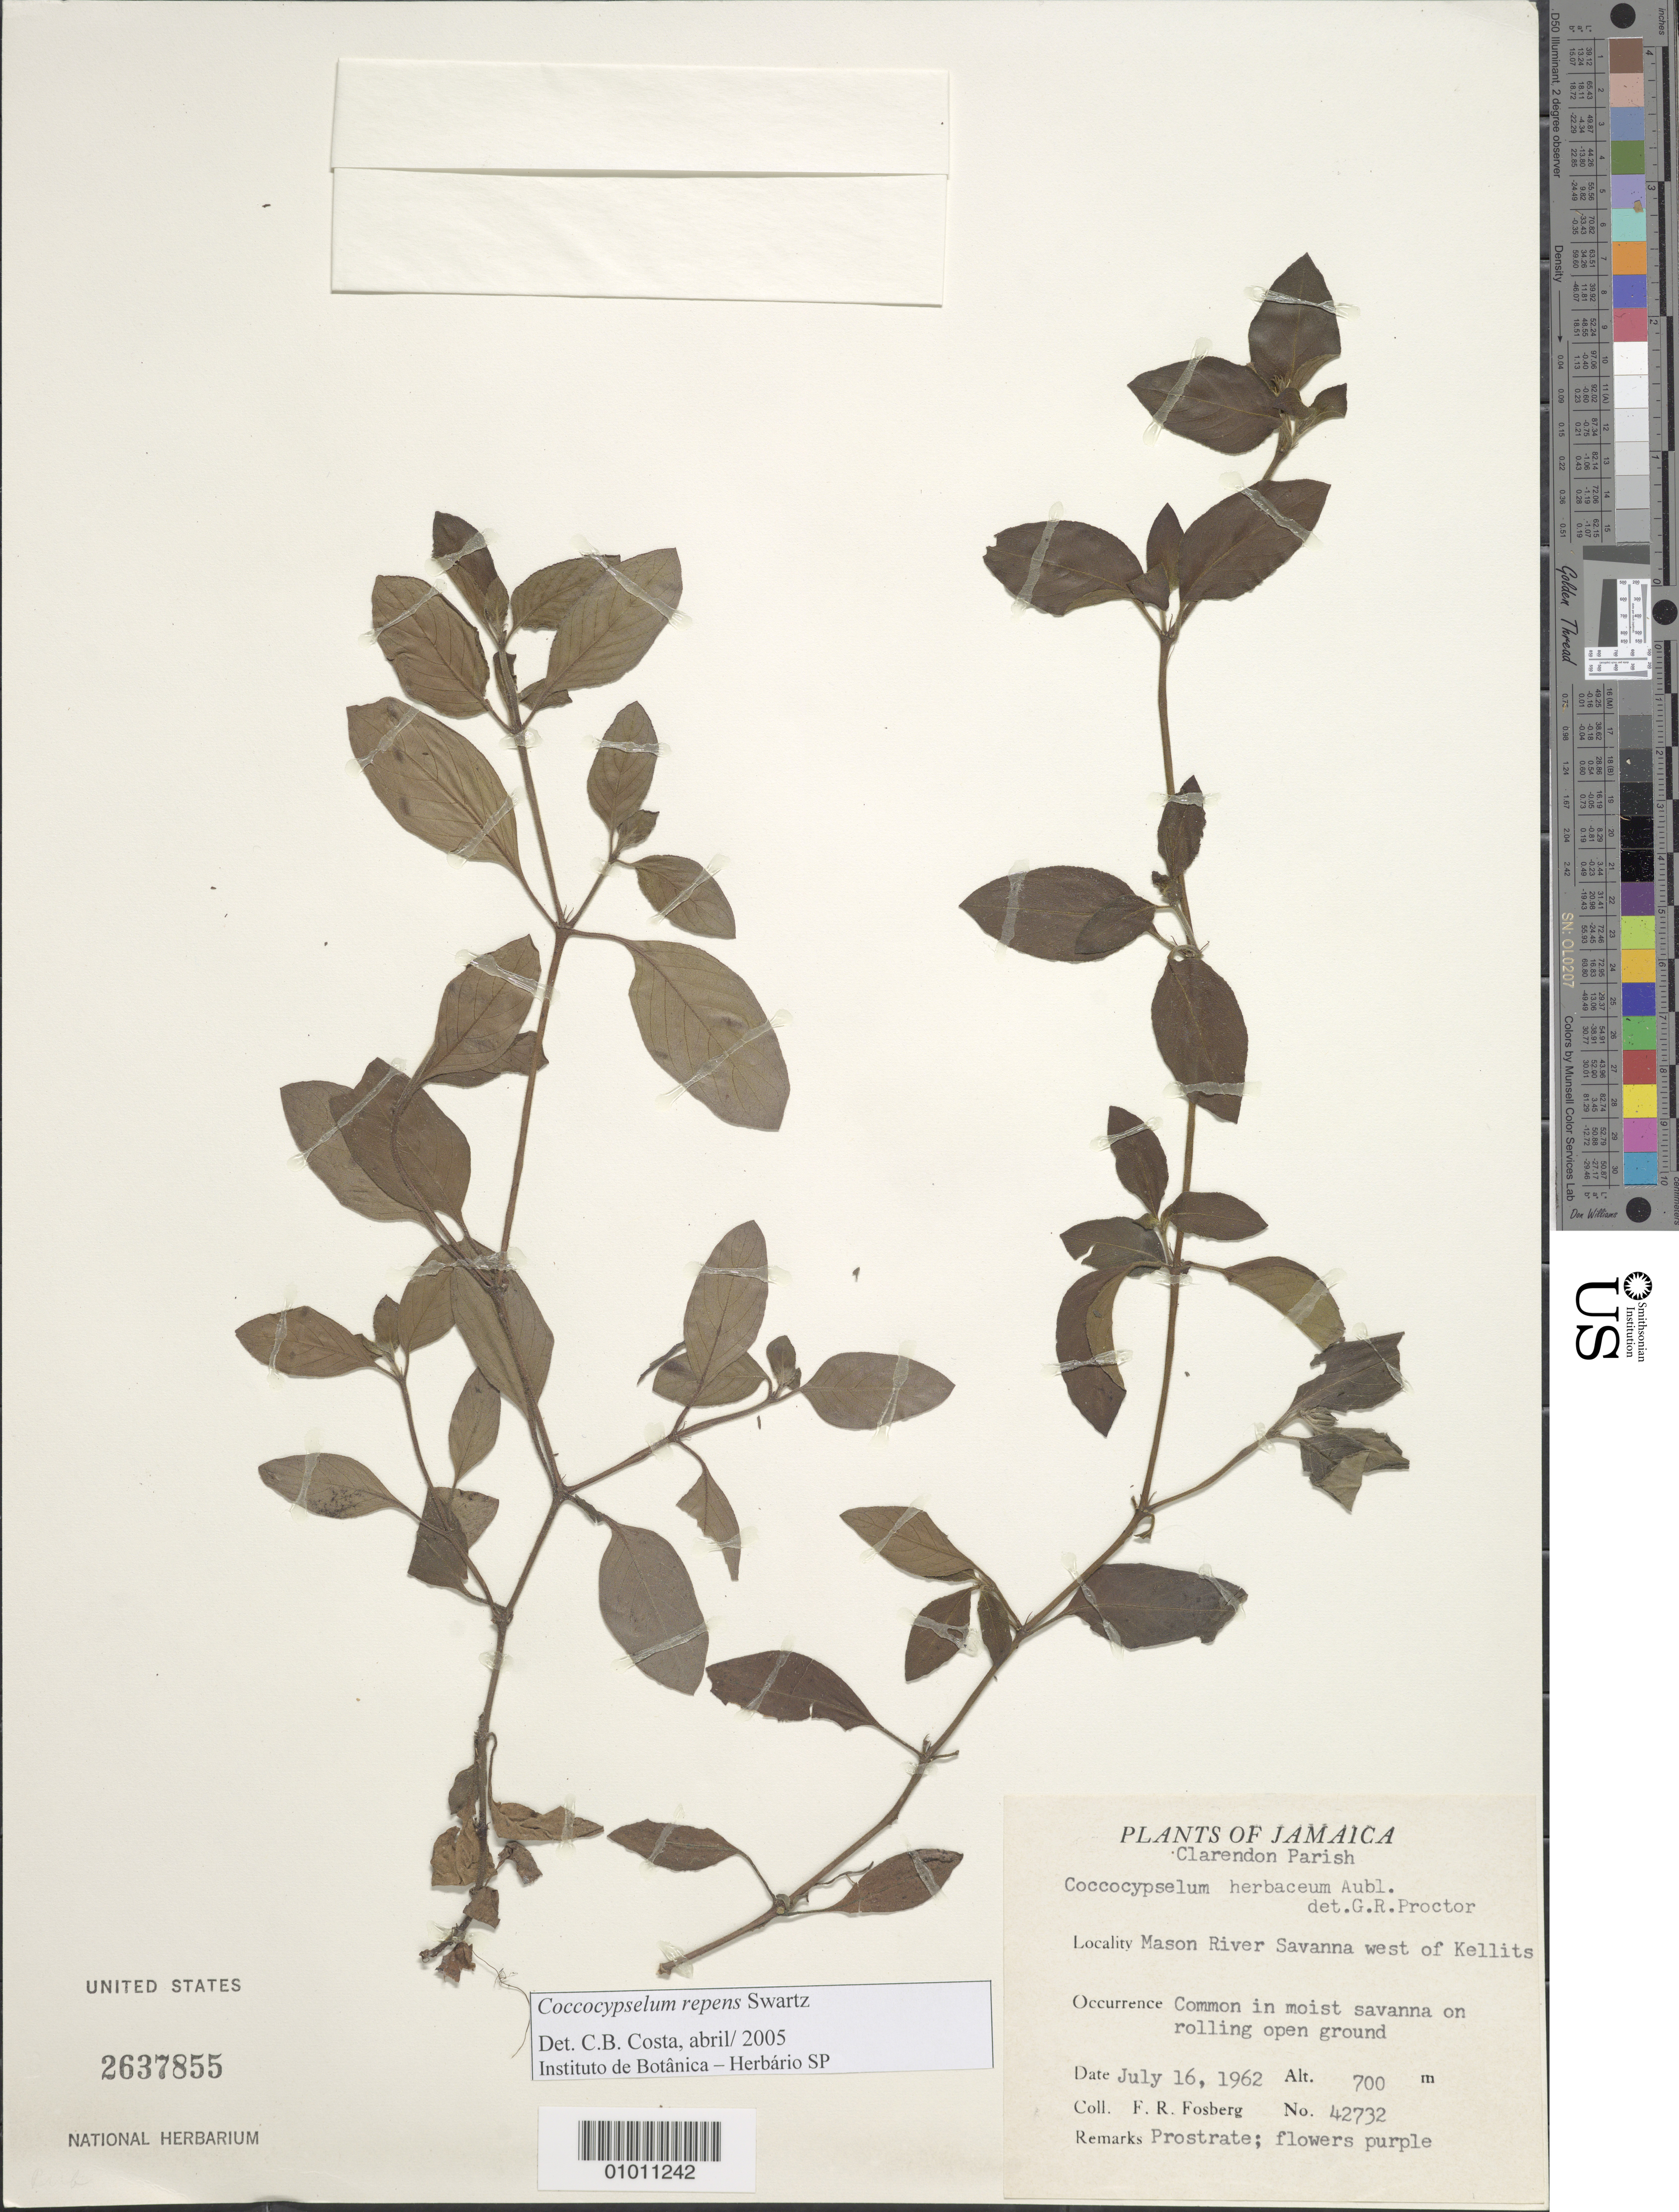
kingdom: Plantae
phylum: Tracheophyta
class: Magnoliopsida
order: Gentianales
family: Rubiaceae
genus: Coccocypselum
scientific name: Coccocypselum repens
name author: Sw.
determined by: Costa, C. B.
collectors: F. R. Fosberg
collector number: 42732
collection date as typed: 16 Jul 1962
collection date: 1962-07-16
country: Jamaica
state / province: Clarendon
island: Jamaica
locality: Mason River Savanna west of Kellits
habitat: Common in moist savanna on rolling open ground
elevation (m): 700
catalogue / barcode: US 2637855